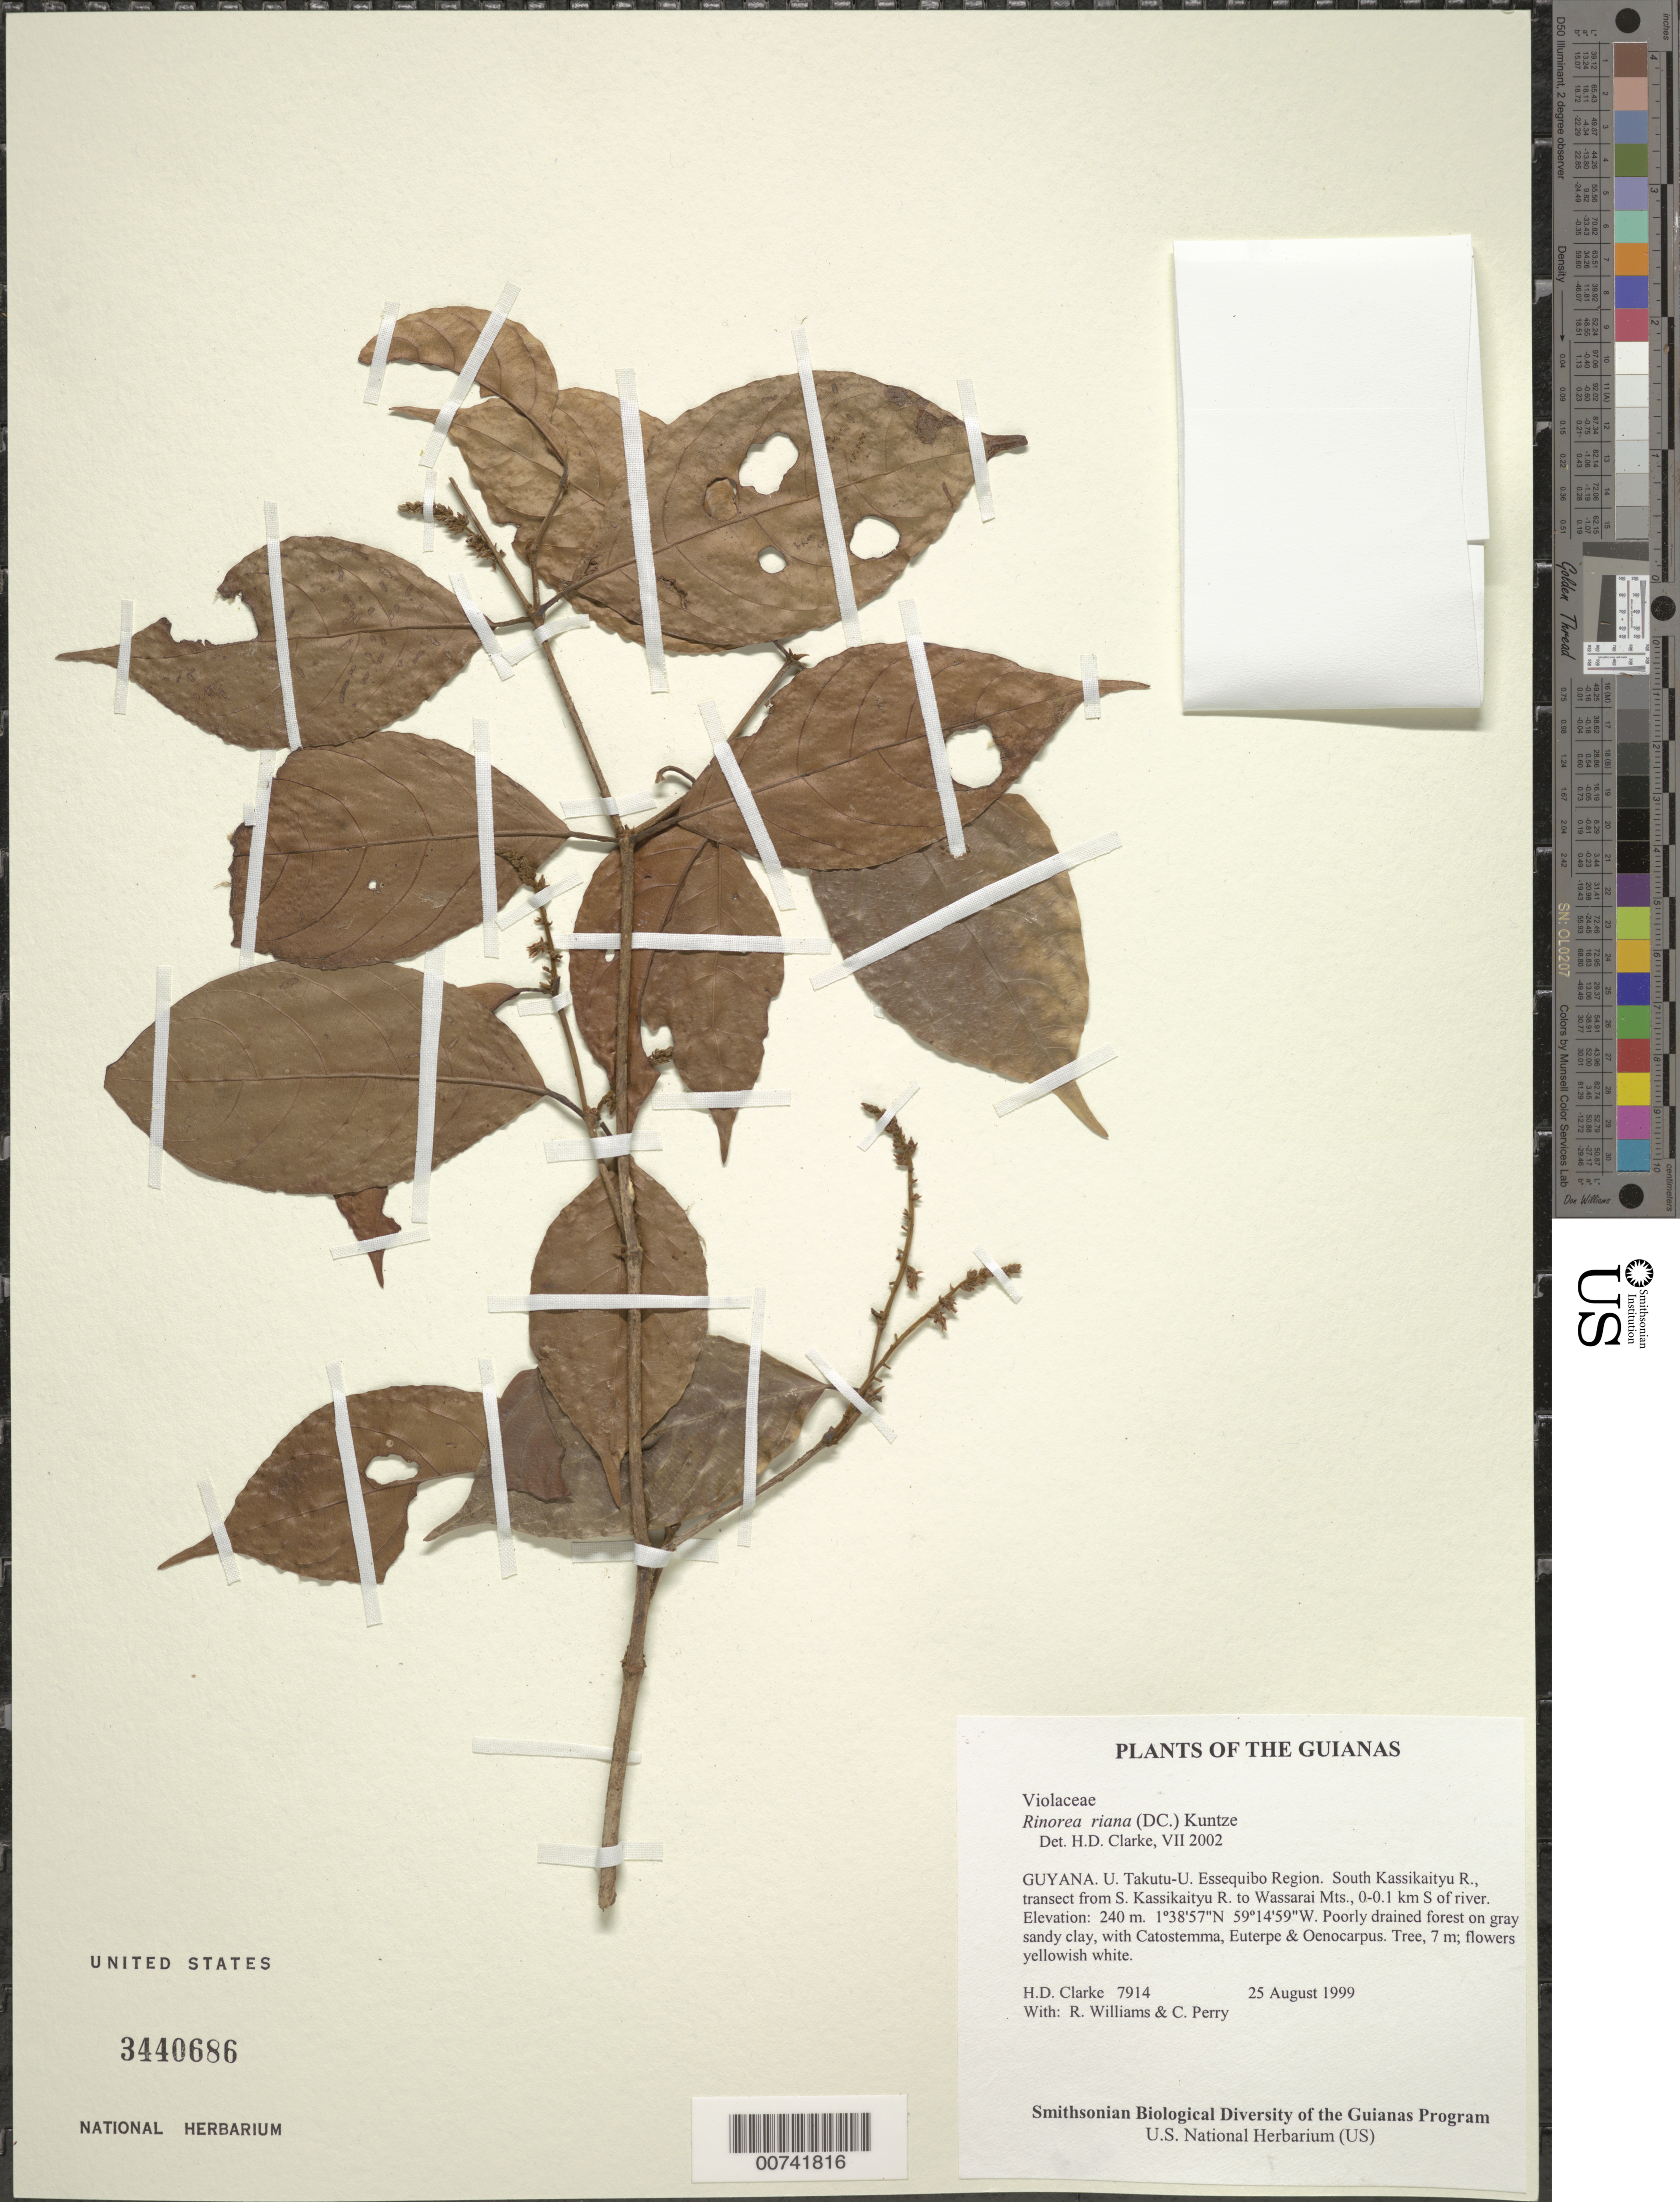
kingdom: Plantae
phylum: Tracheophyta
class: Magnoliopsida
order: Malpighiales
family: Violaceae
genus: Rinorea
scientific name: Rinorea riana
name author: Kuntze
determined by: Clarke, H. D., University of North Carolina (Asheville)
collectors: H. D. Clarke, R. Williams & C. Perry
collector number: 7914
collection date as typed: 25 August 1999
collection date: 1999-08-25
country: Guyana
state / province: U. Takutu-U. Essequibo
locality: South Kassikaityu R., transect from S. Kassikaityu R. to Wassarai Mts., 0-0.1 km S of river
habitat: Poorly drained forest on gray sandy clay, with Catostemma, Euterpe & Oenocarpus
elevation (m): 240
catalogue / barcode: US 3440686